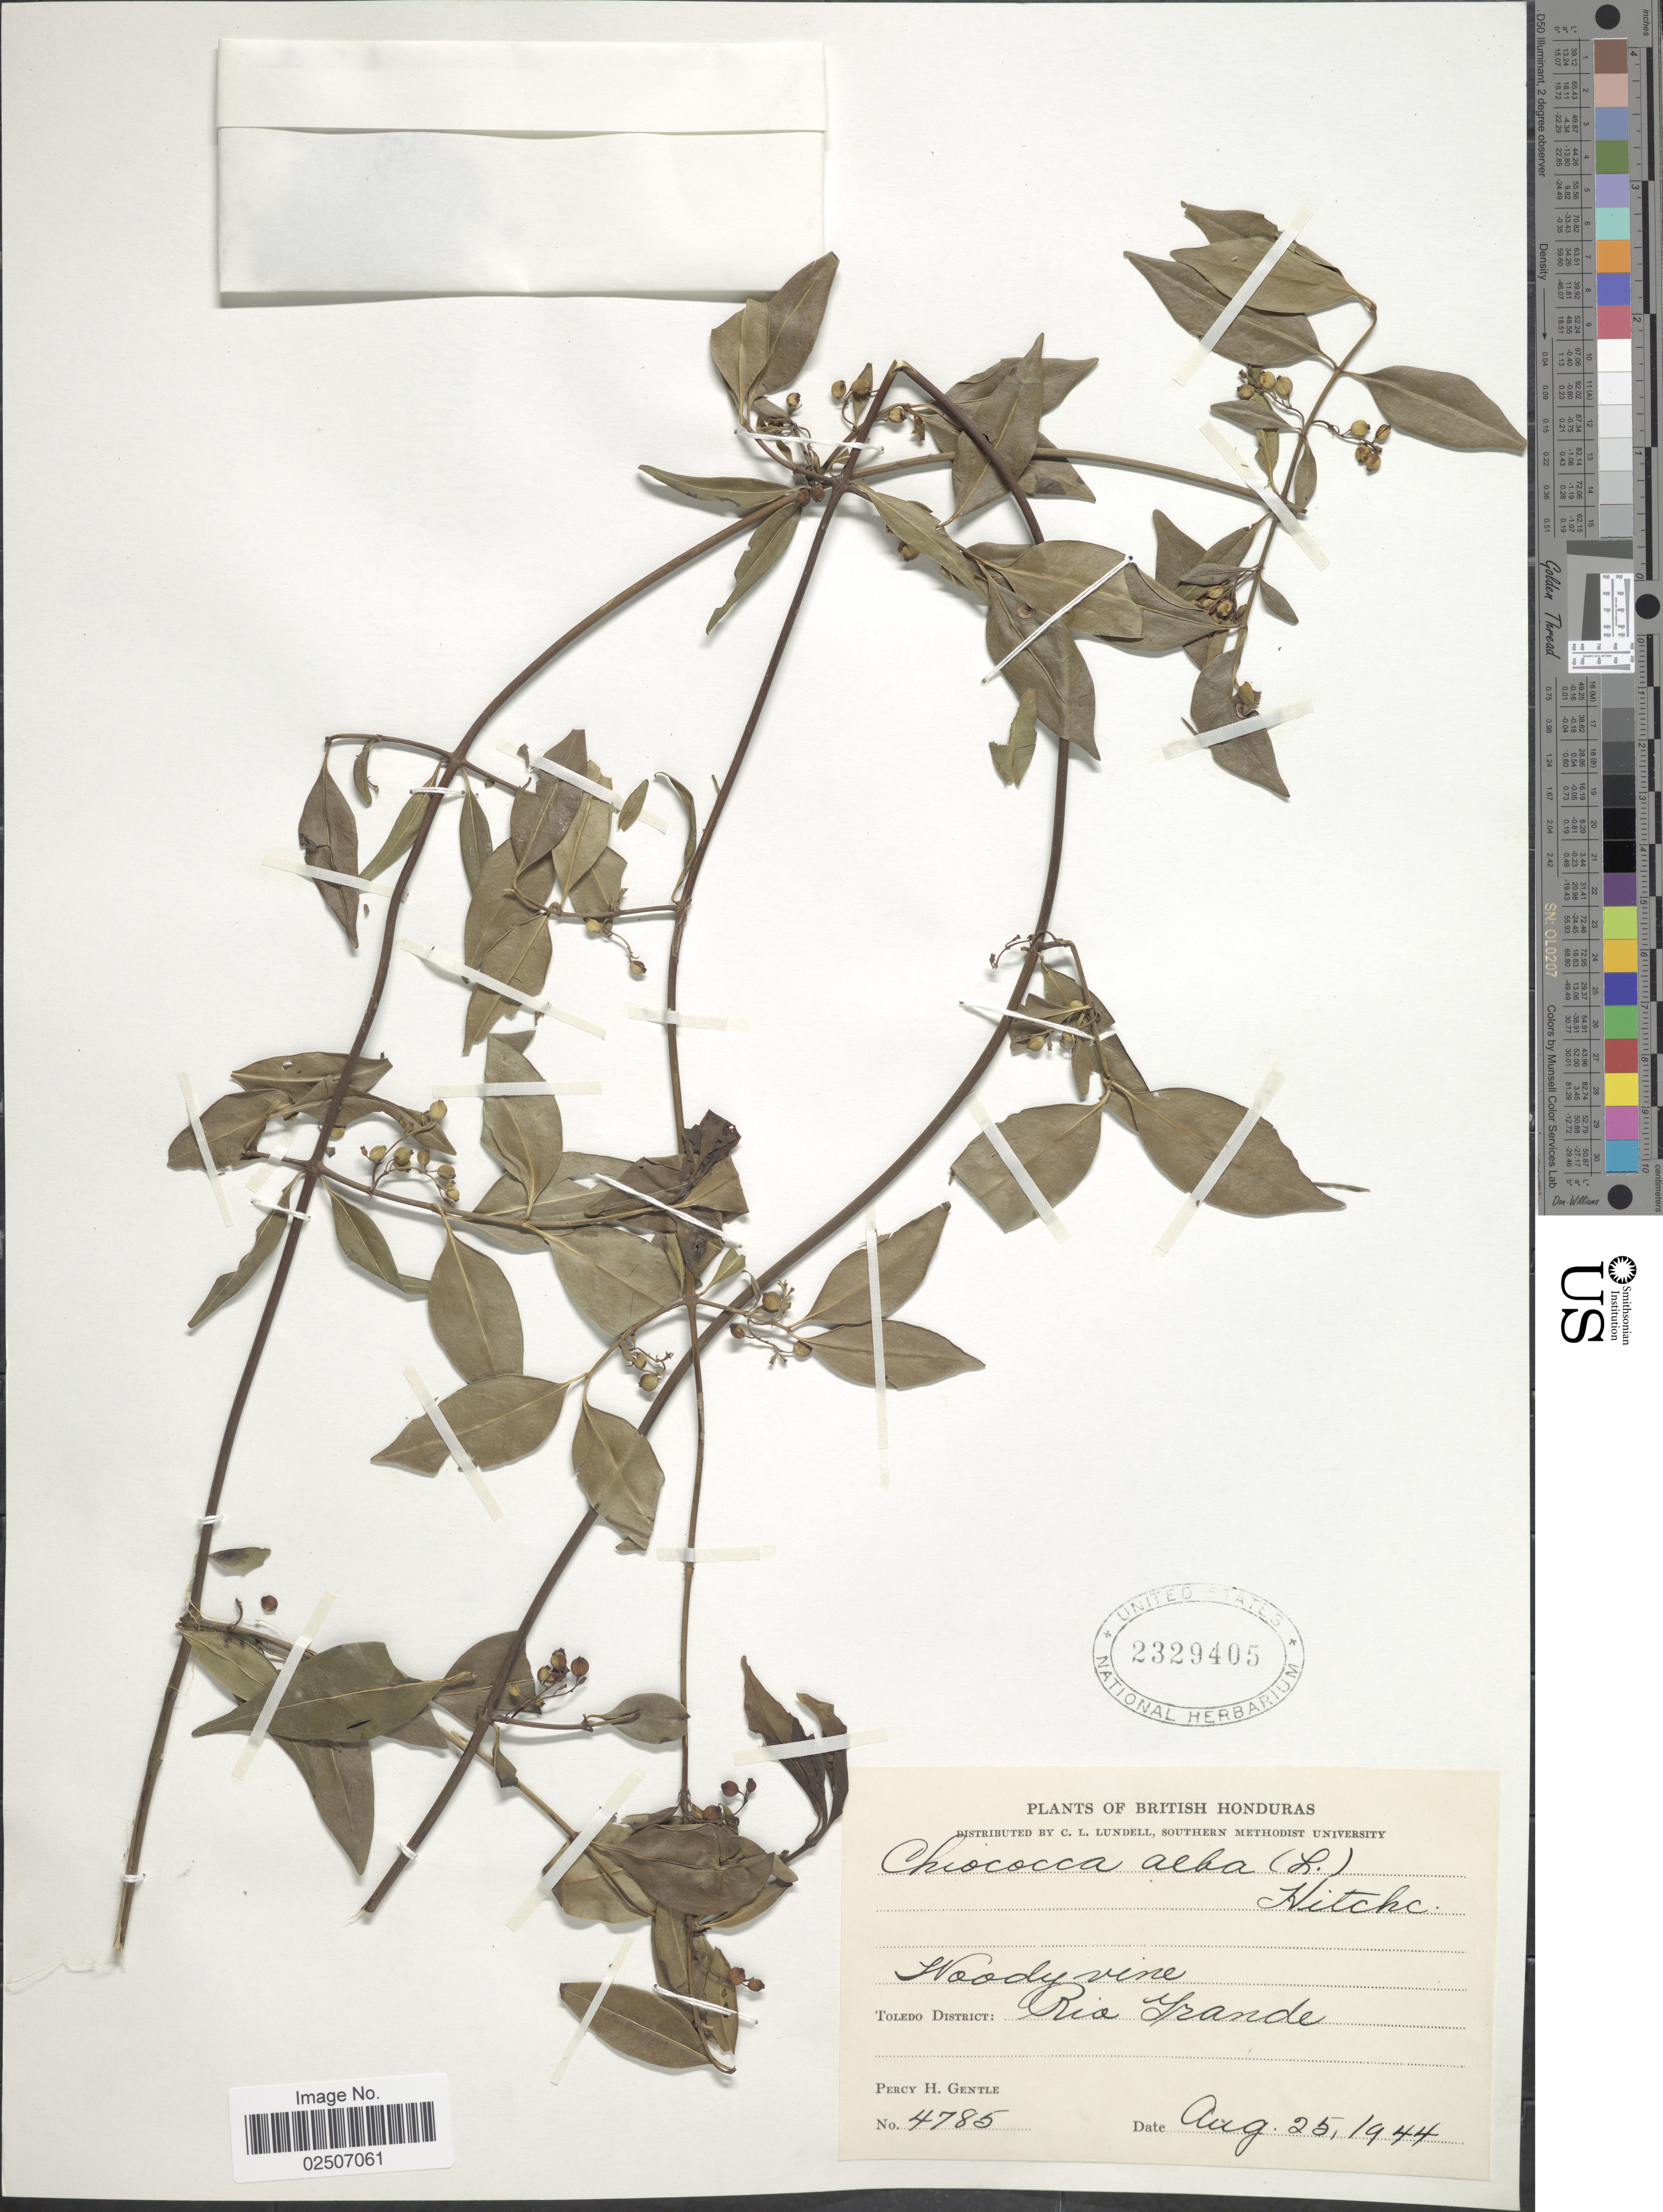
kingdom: Plantae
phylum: Tracheophyta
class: Magnoliopsida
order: Gentianales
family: Rubiaceae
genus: Chiococca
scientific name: Chiococca alba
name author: (L.) Hitchc.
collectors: P. H. Gentle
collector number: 4785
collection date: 1944-08-25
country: Belize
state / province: Toledo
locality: British Honduras. Toledo District: Rio Grande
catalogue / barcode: US 2329405